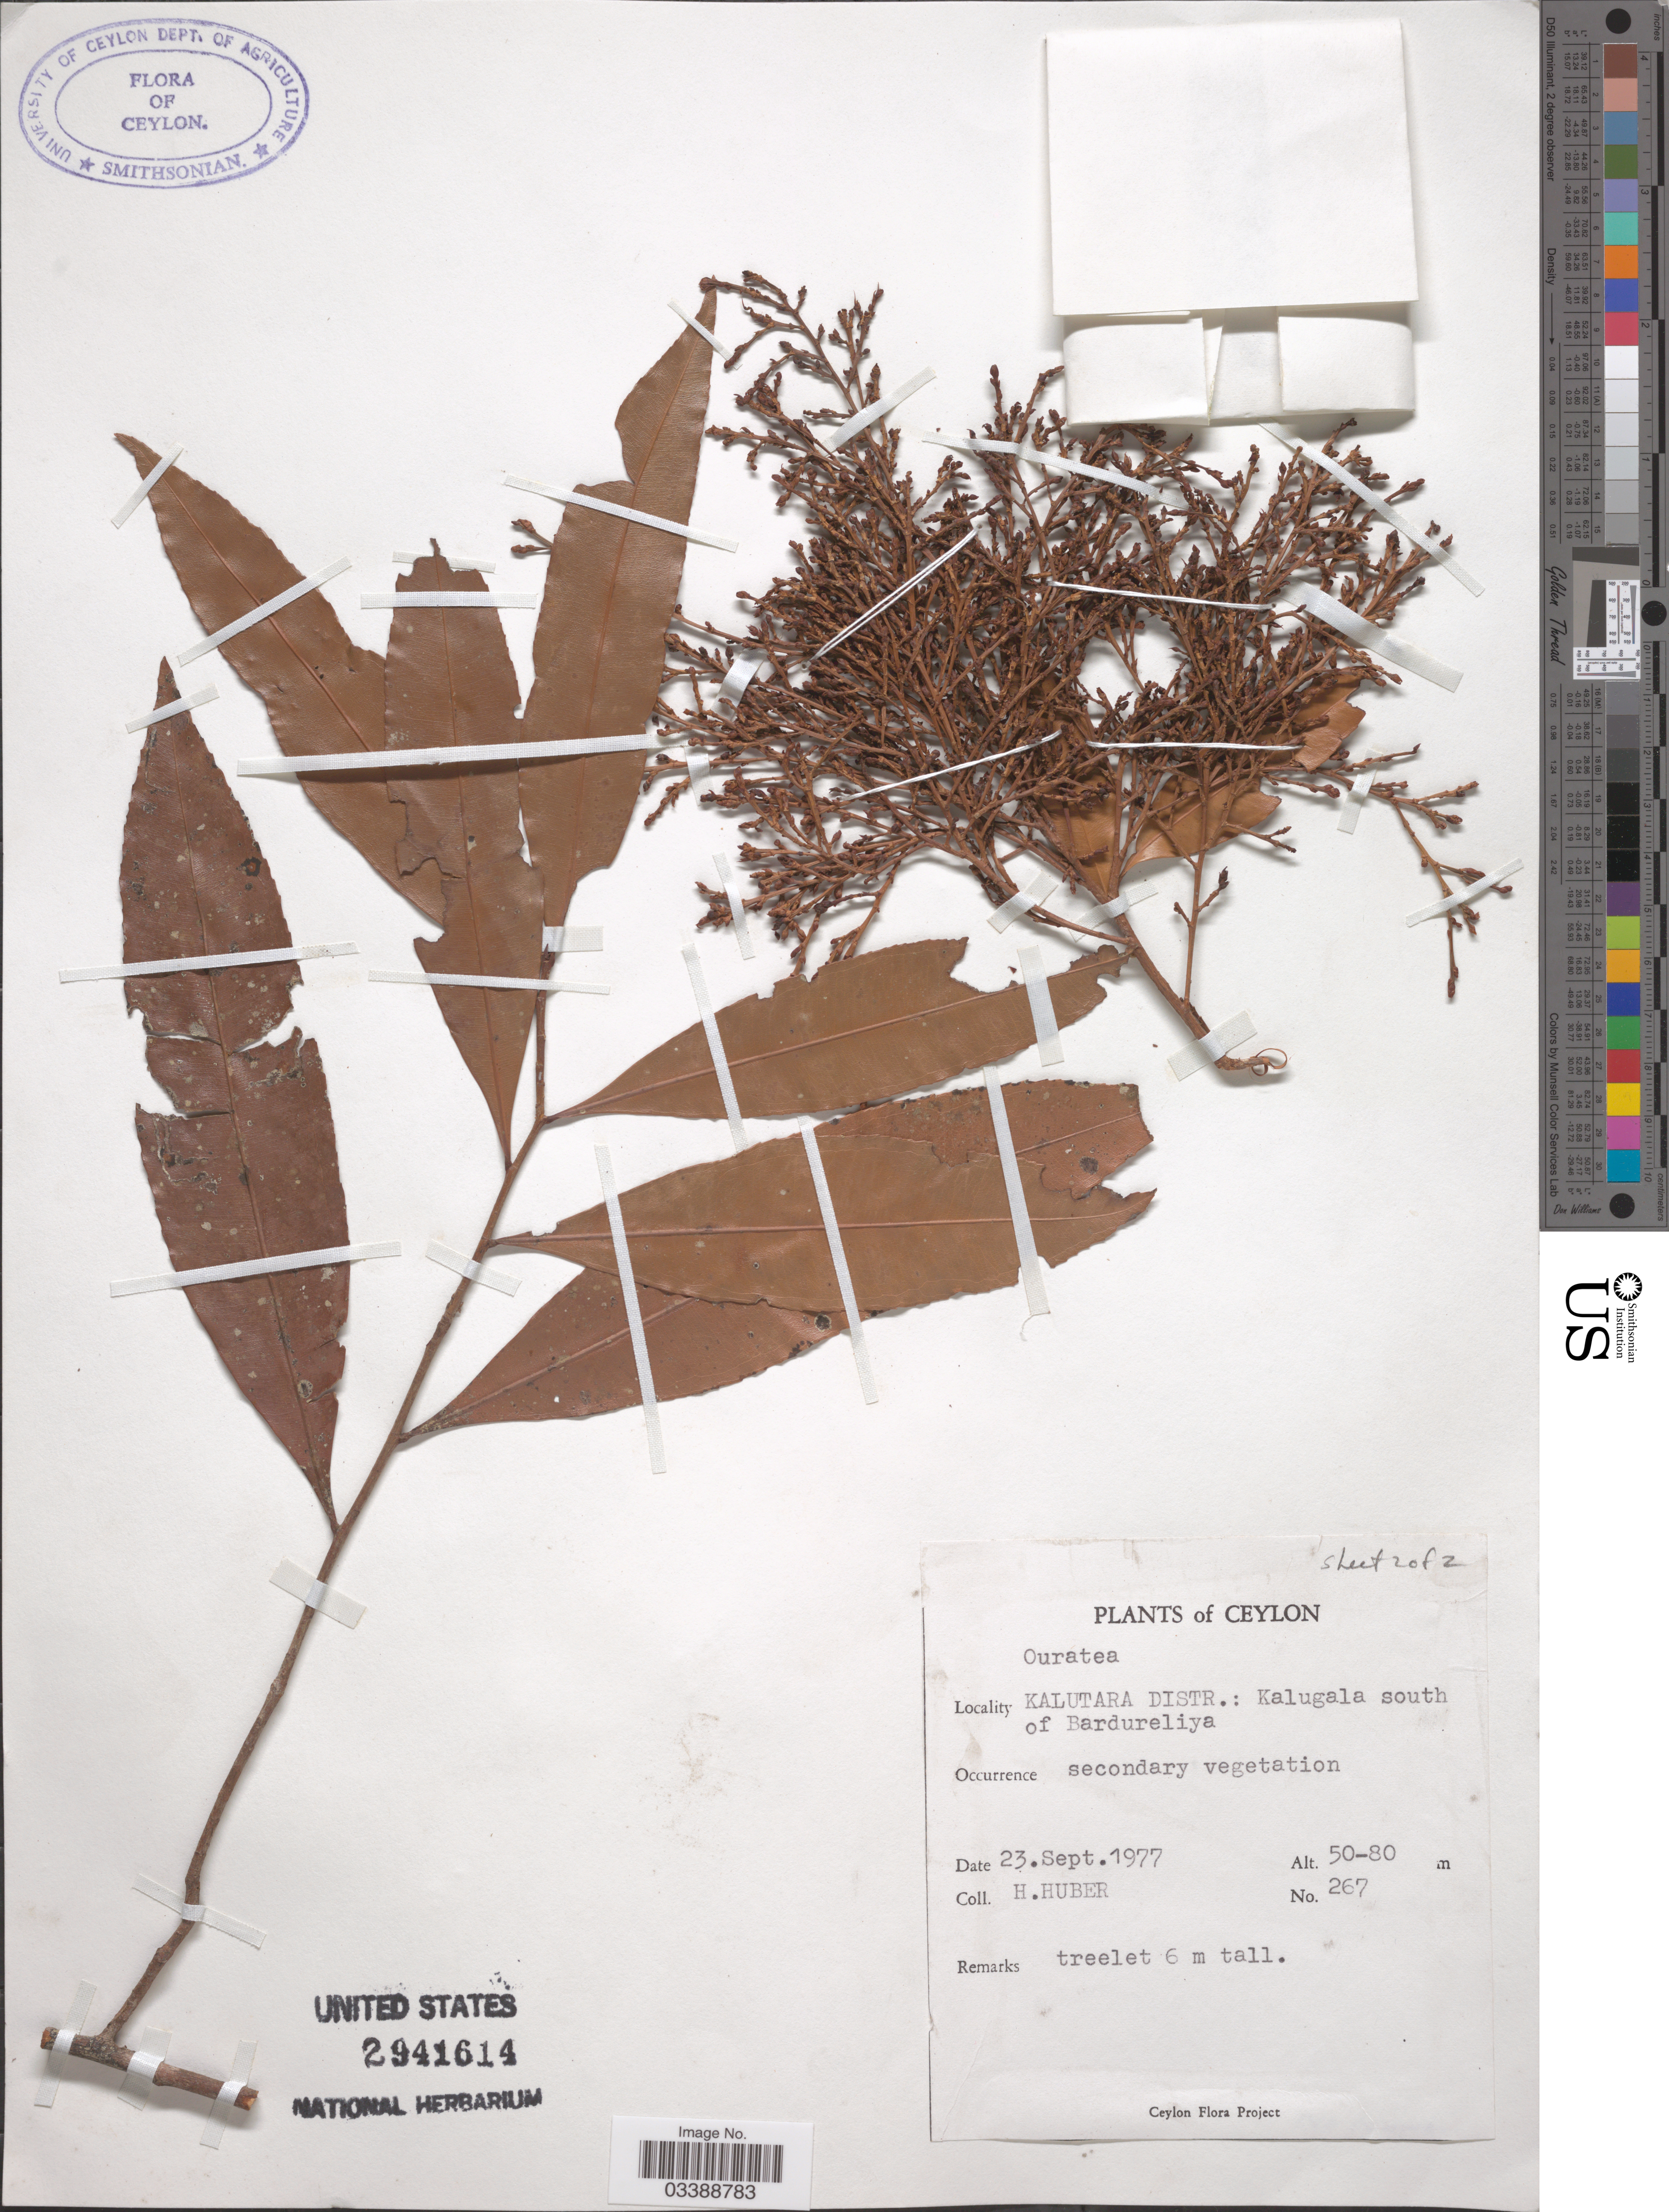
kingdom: Plantae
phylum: Tracheophyta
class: Magnoliopsida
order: Malpighiales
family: Ochnaceae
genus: Ouratea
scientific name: Ouratea sp.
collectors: H. Huber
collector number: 267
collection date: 1977-09-23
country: Sri Lanka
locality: Ceylon. Kalutara Distr.: Kalugala south of Bardureliya.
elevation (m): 50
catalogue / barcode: US 2941614